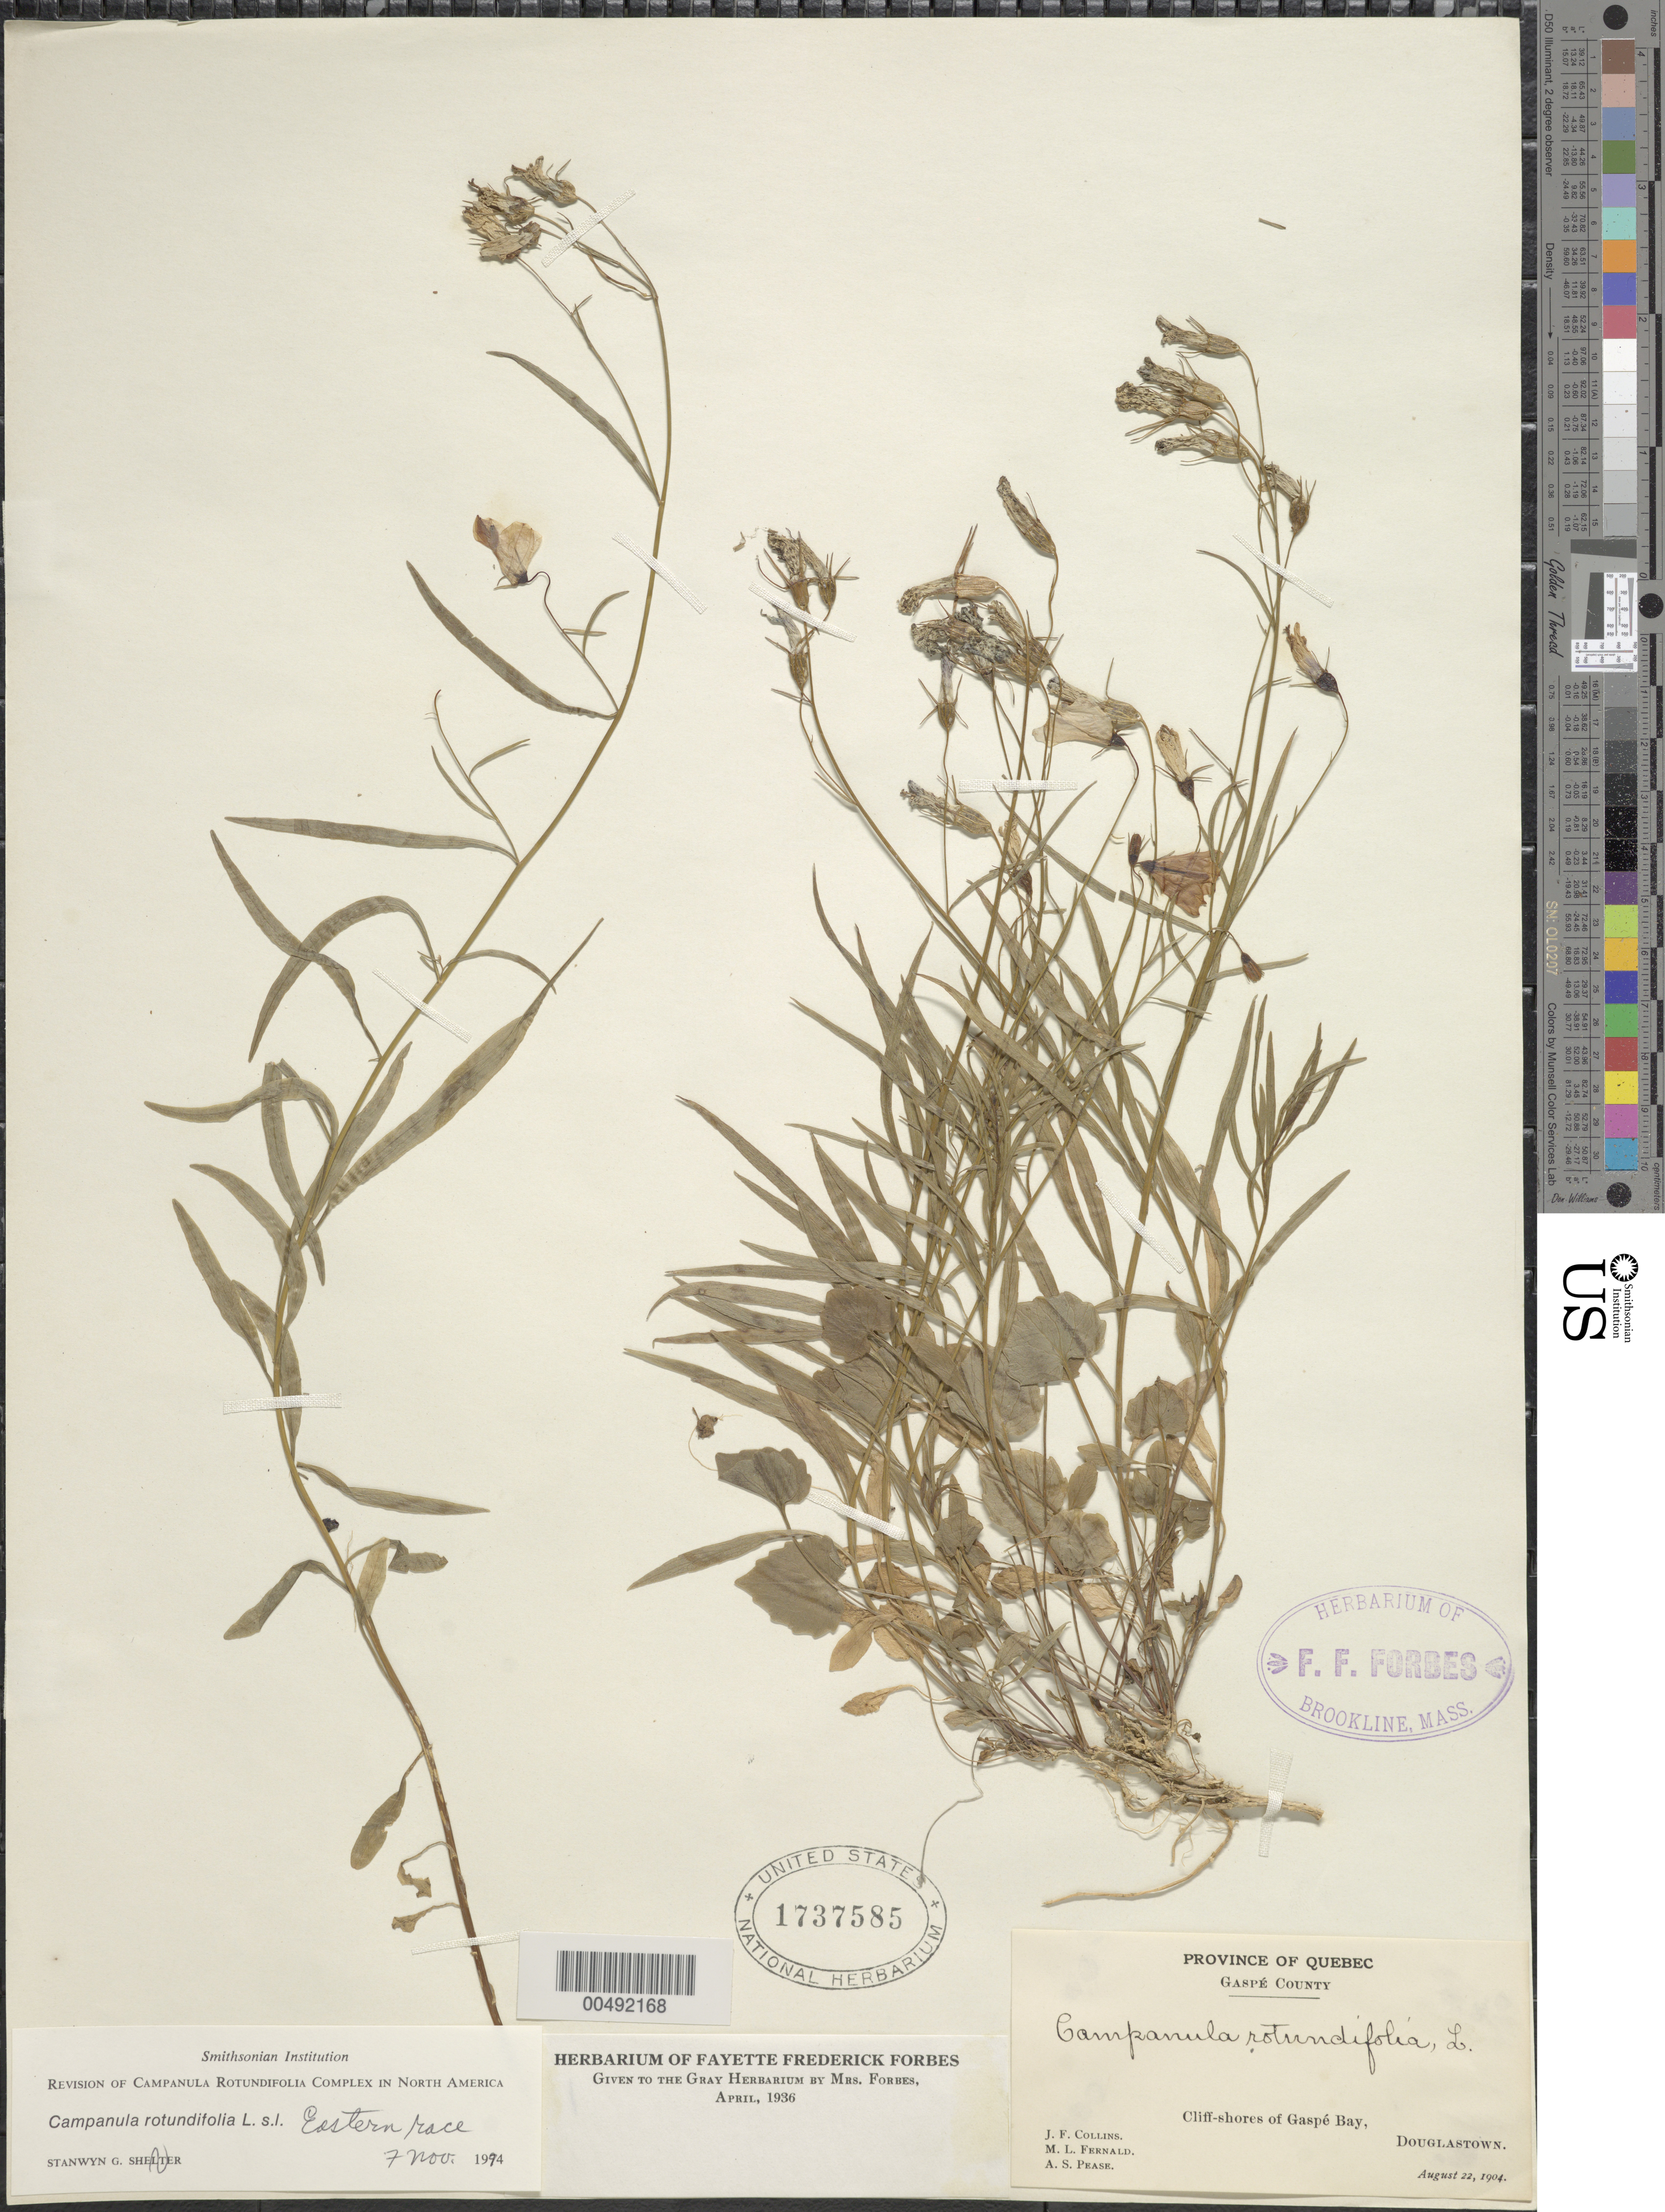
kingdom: Plantae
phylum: Tracheophyta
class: Magnoliopsida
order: Asterales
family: Campanulaceae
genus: Campanula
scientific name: Campanula rotundifolia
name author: L.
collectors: J. Collins, M. L. Fernald & A. S. Pease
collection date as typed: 22 Aug 1904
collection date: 1904-08-22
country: Canada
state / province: Quebec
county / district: La Côte-de-Gaspé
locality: Gaspé Bay, Douglastown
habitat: cliff-shores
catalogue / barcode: US 1737585